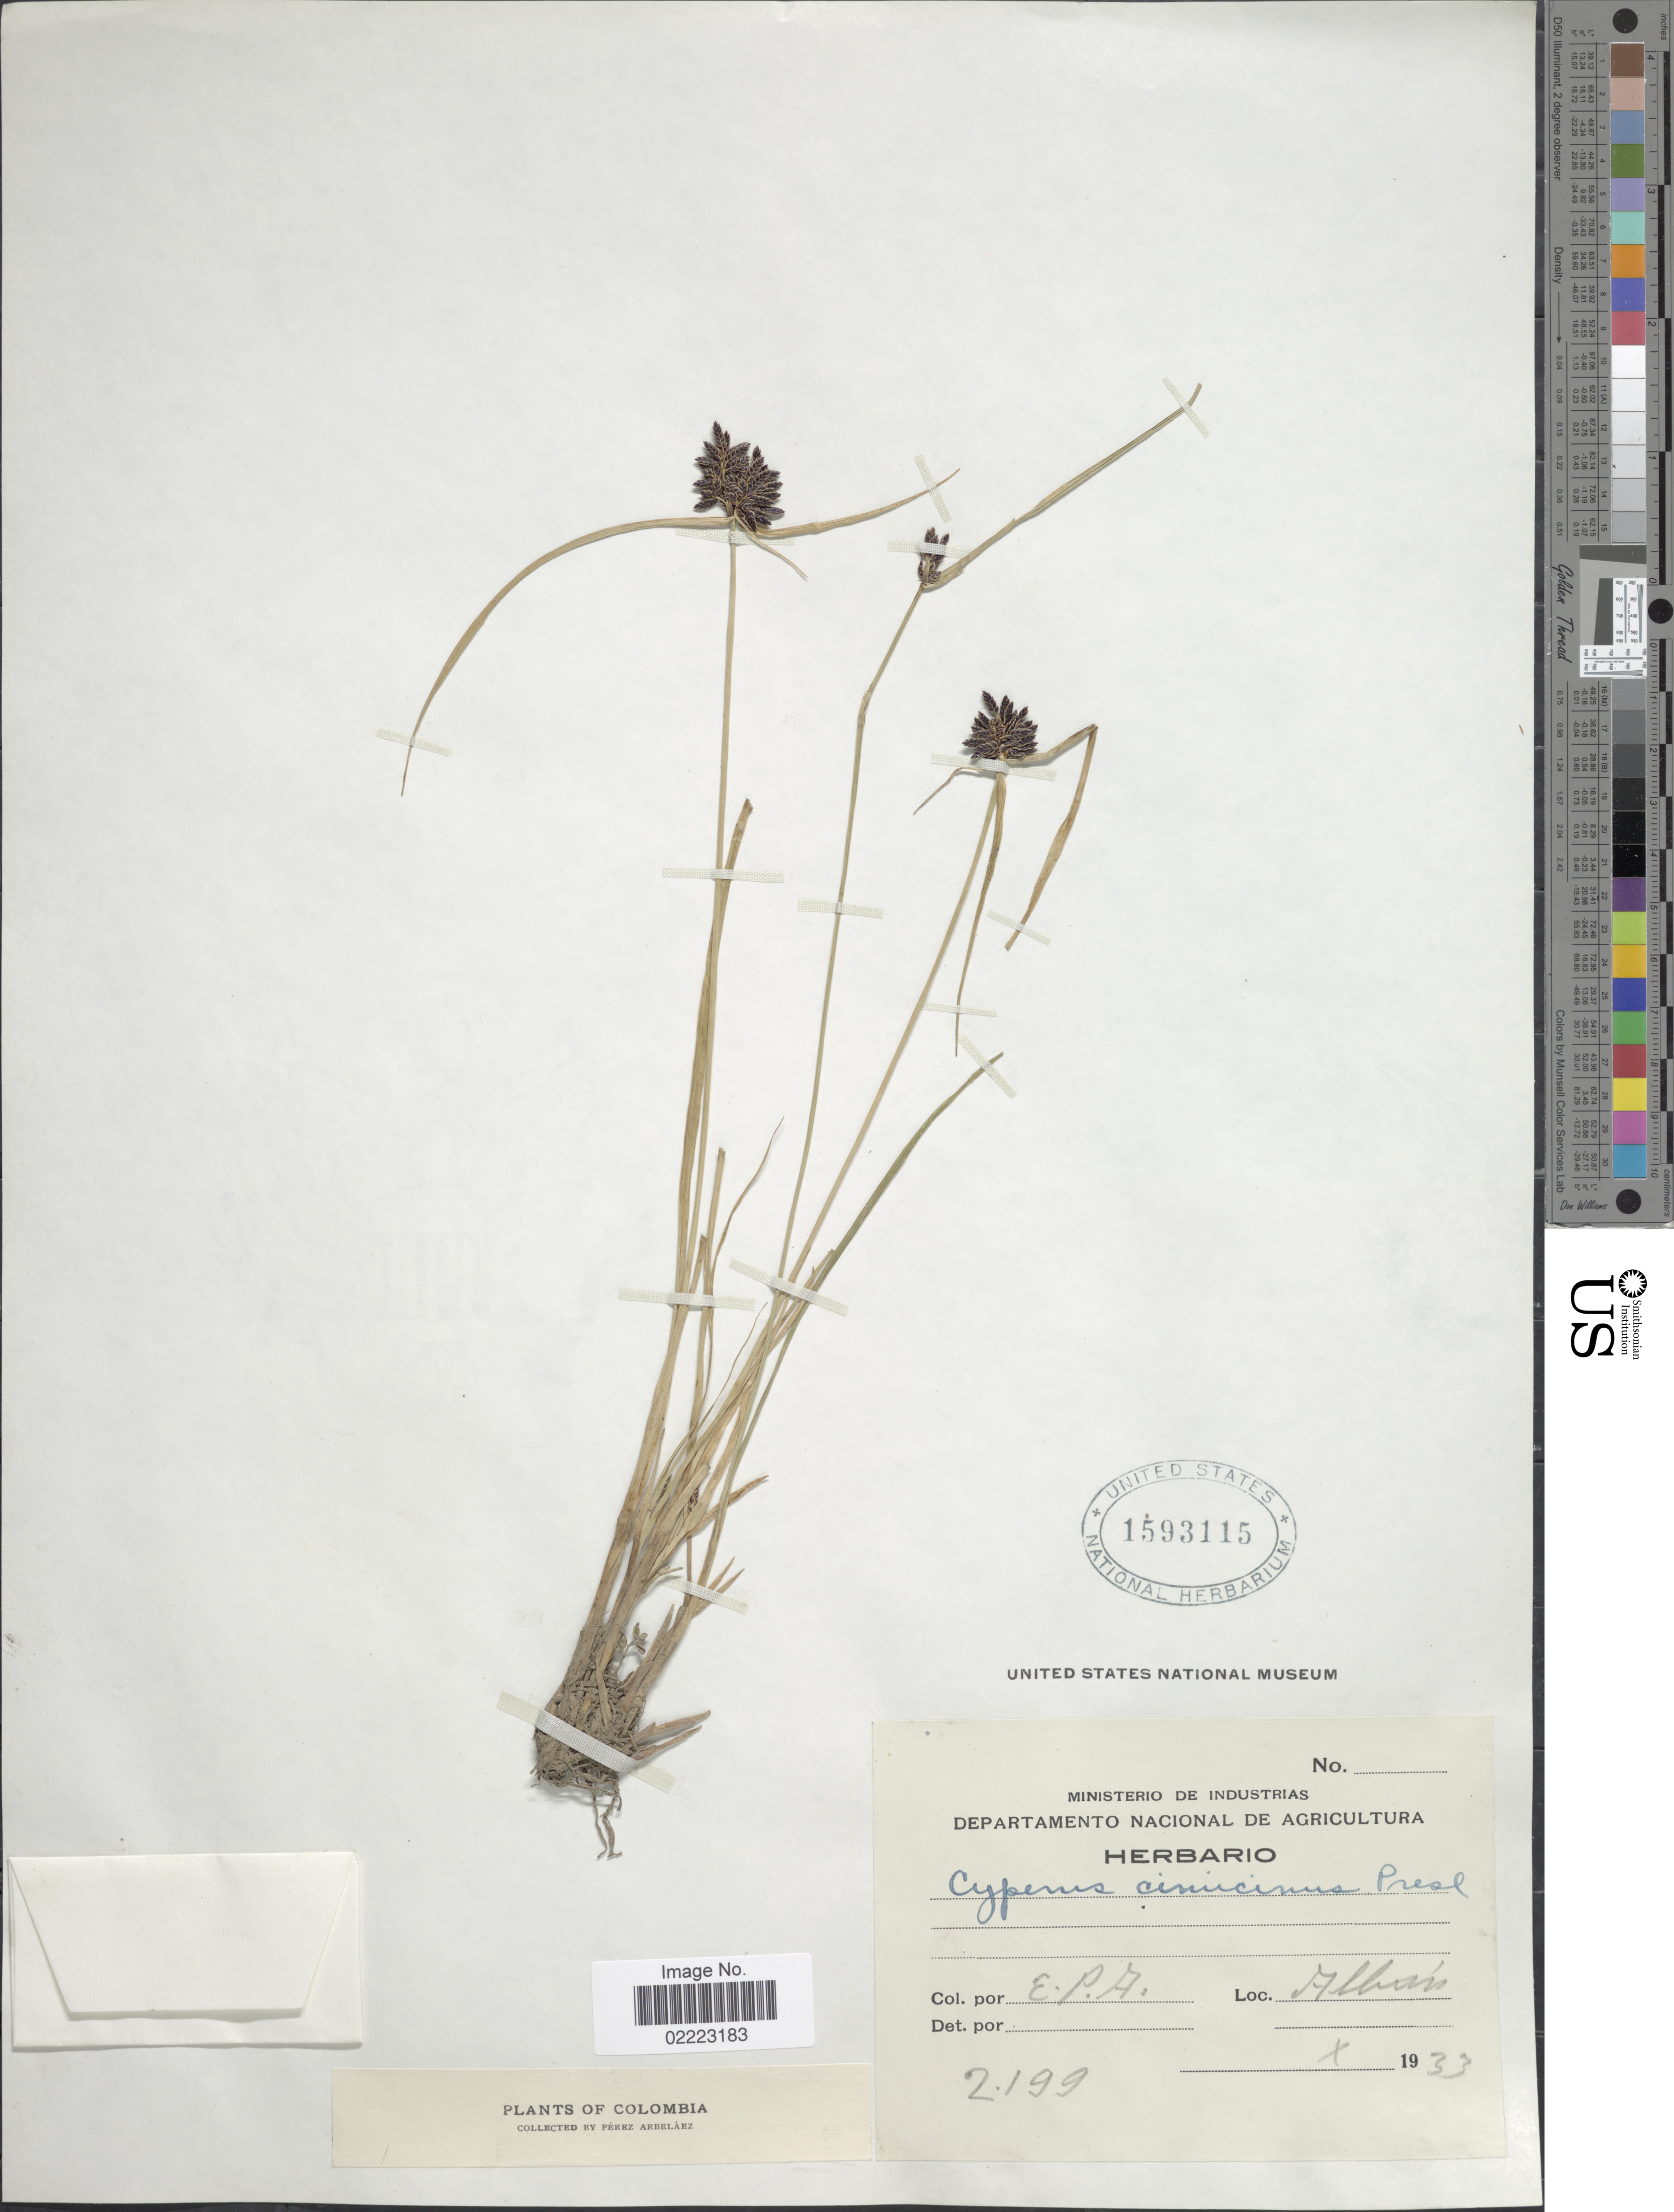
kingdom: Plantae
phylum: Tracheophyta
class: Liliopsida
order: Poales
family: Cyperaceae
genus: Cyperus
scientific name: Cyperus niger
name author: Ruiz & Pav.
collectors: E. Pérez Arbeláez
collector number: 2199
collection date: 1933 or 1933-10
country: Colombia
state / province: Cundinamarca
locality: Albán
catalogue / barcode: US 1593115